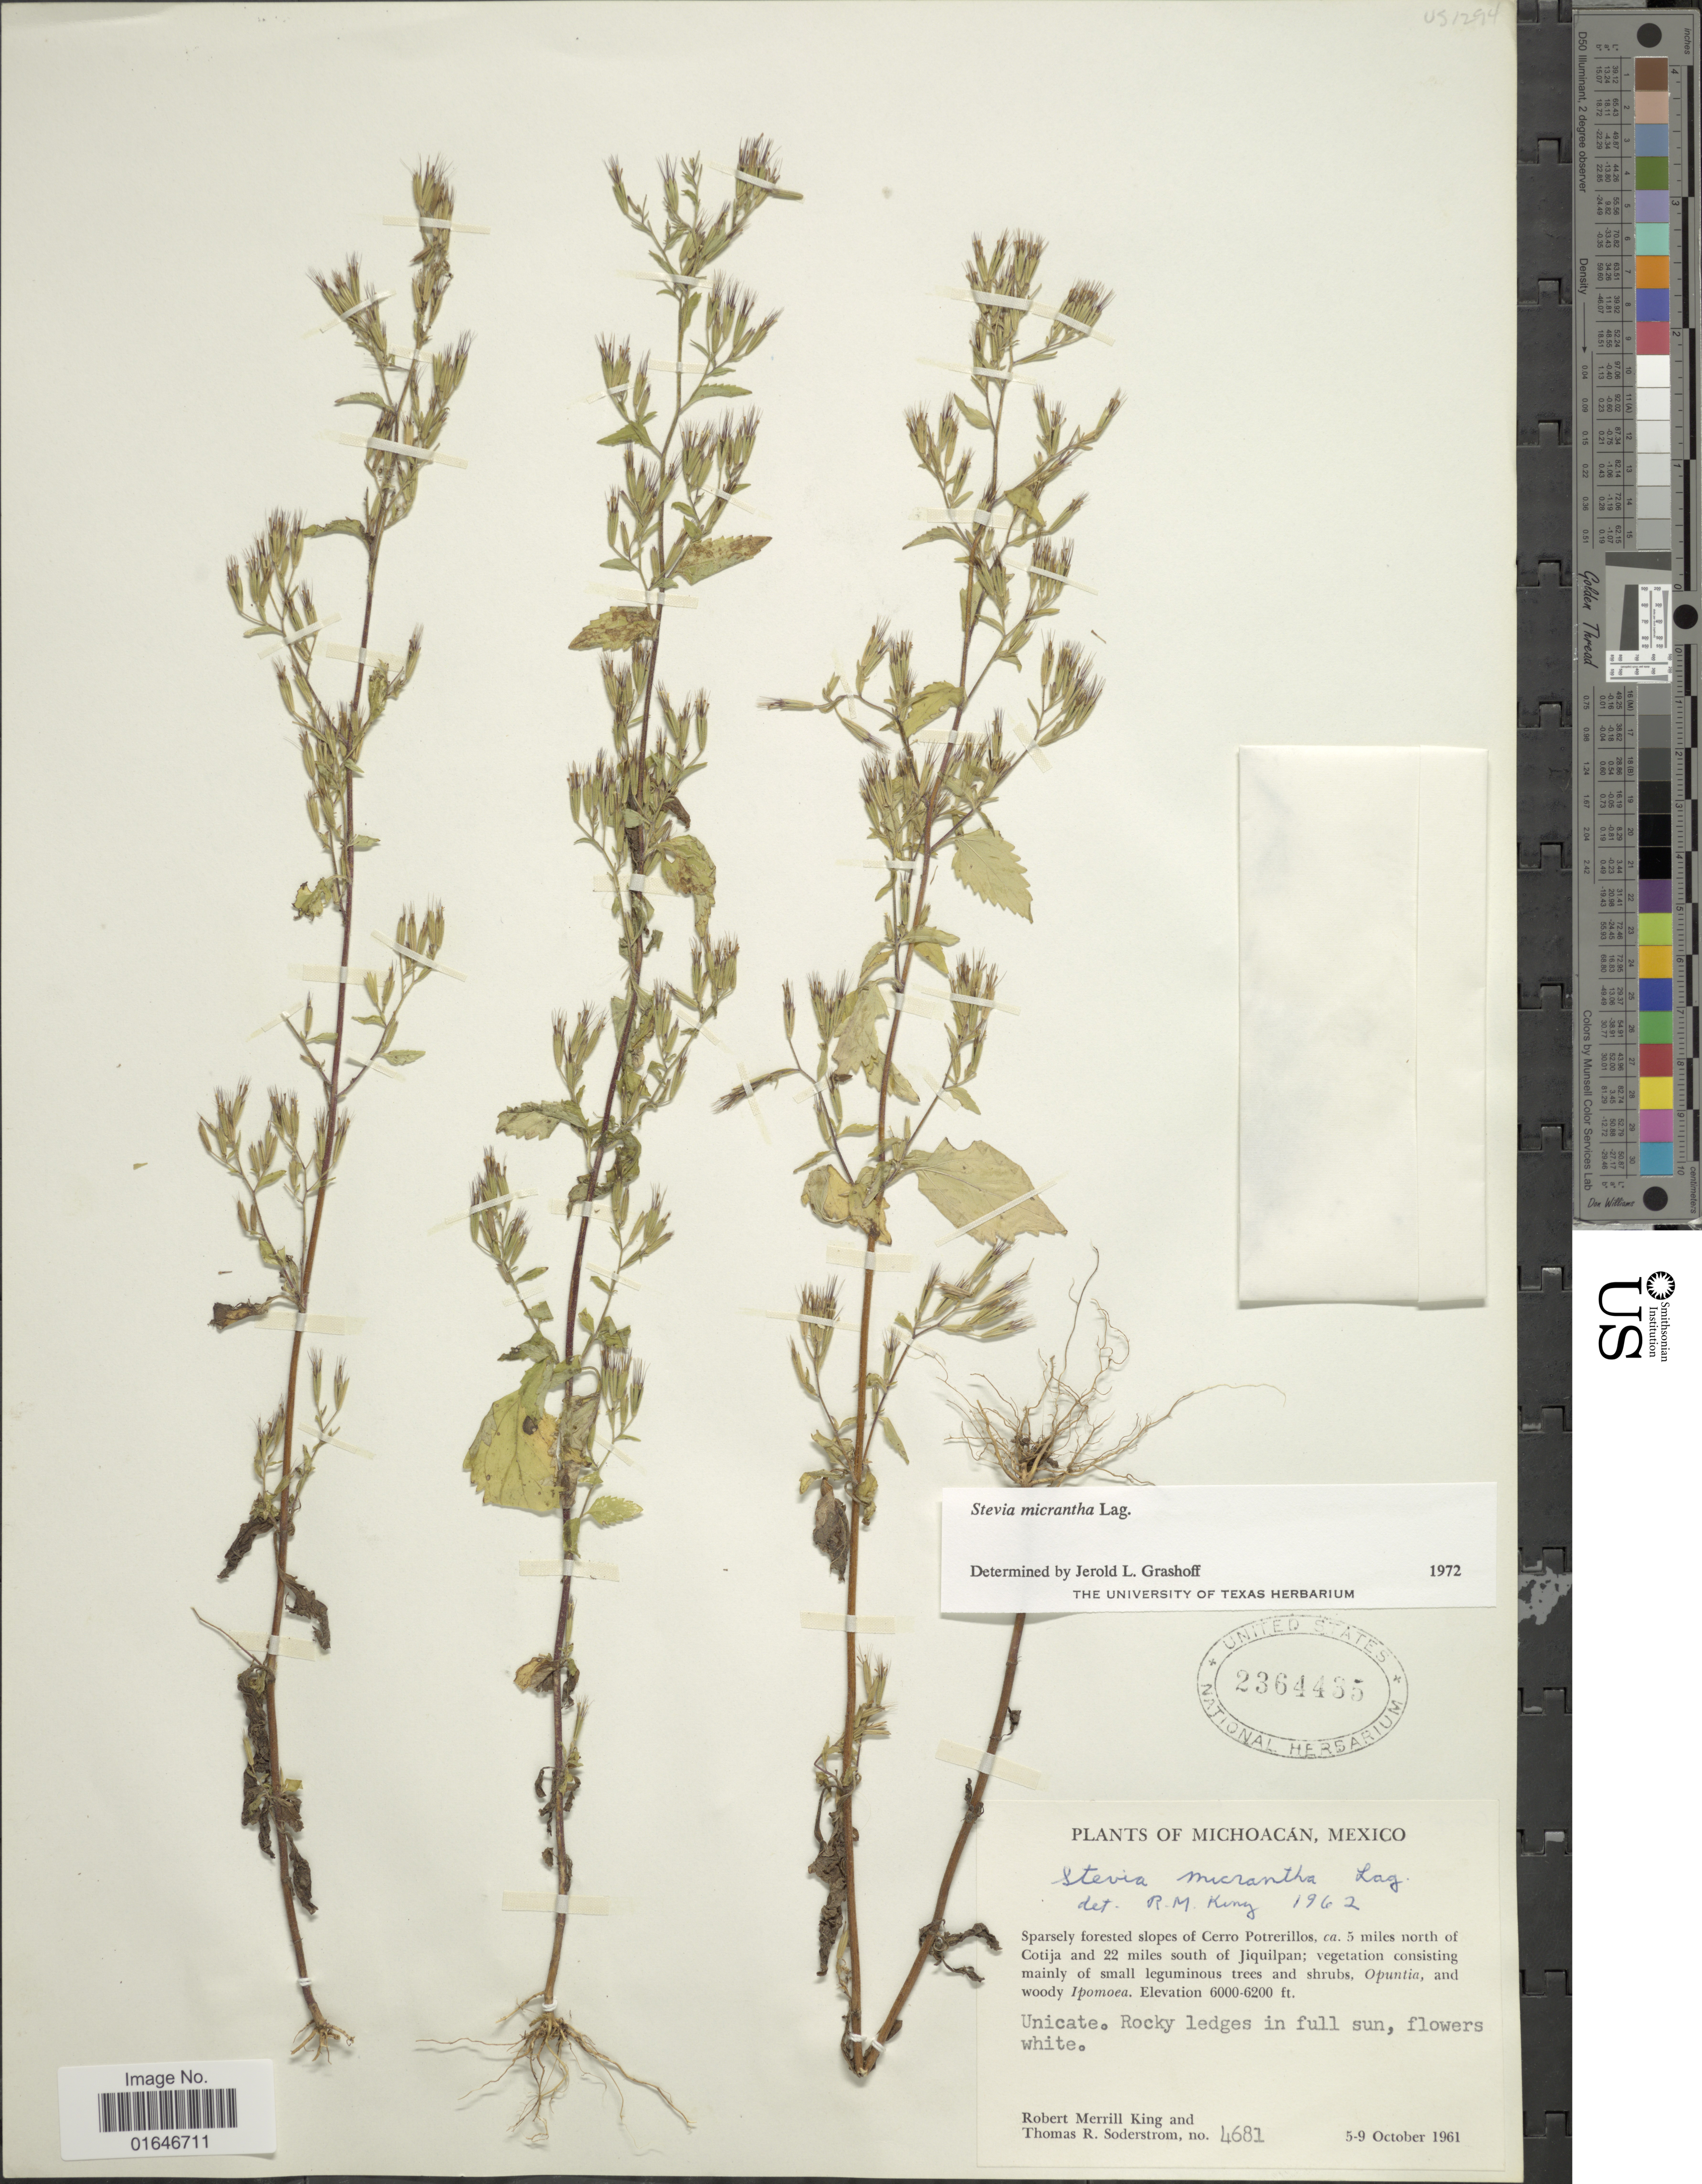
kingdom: Plantae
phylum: Tracheophyta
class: Magnoliopsida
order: Asterales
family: Asteraceae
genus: Stevia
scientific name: Stevia micrantha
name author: Lag.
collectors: R. M. King & T. R. Soderstrom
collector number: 4681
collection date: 1961-10-05/1961-10-09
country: Mexico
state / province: Michoacán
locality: Sparsely forested slopes of Cerro Potrerillos, ca. 5 miles north of Cotija and 22 miles south of Jiquilpan.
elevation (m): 1829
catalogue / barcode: US 2364435